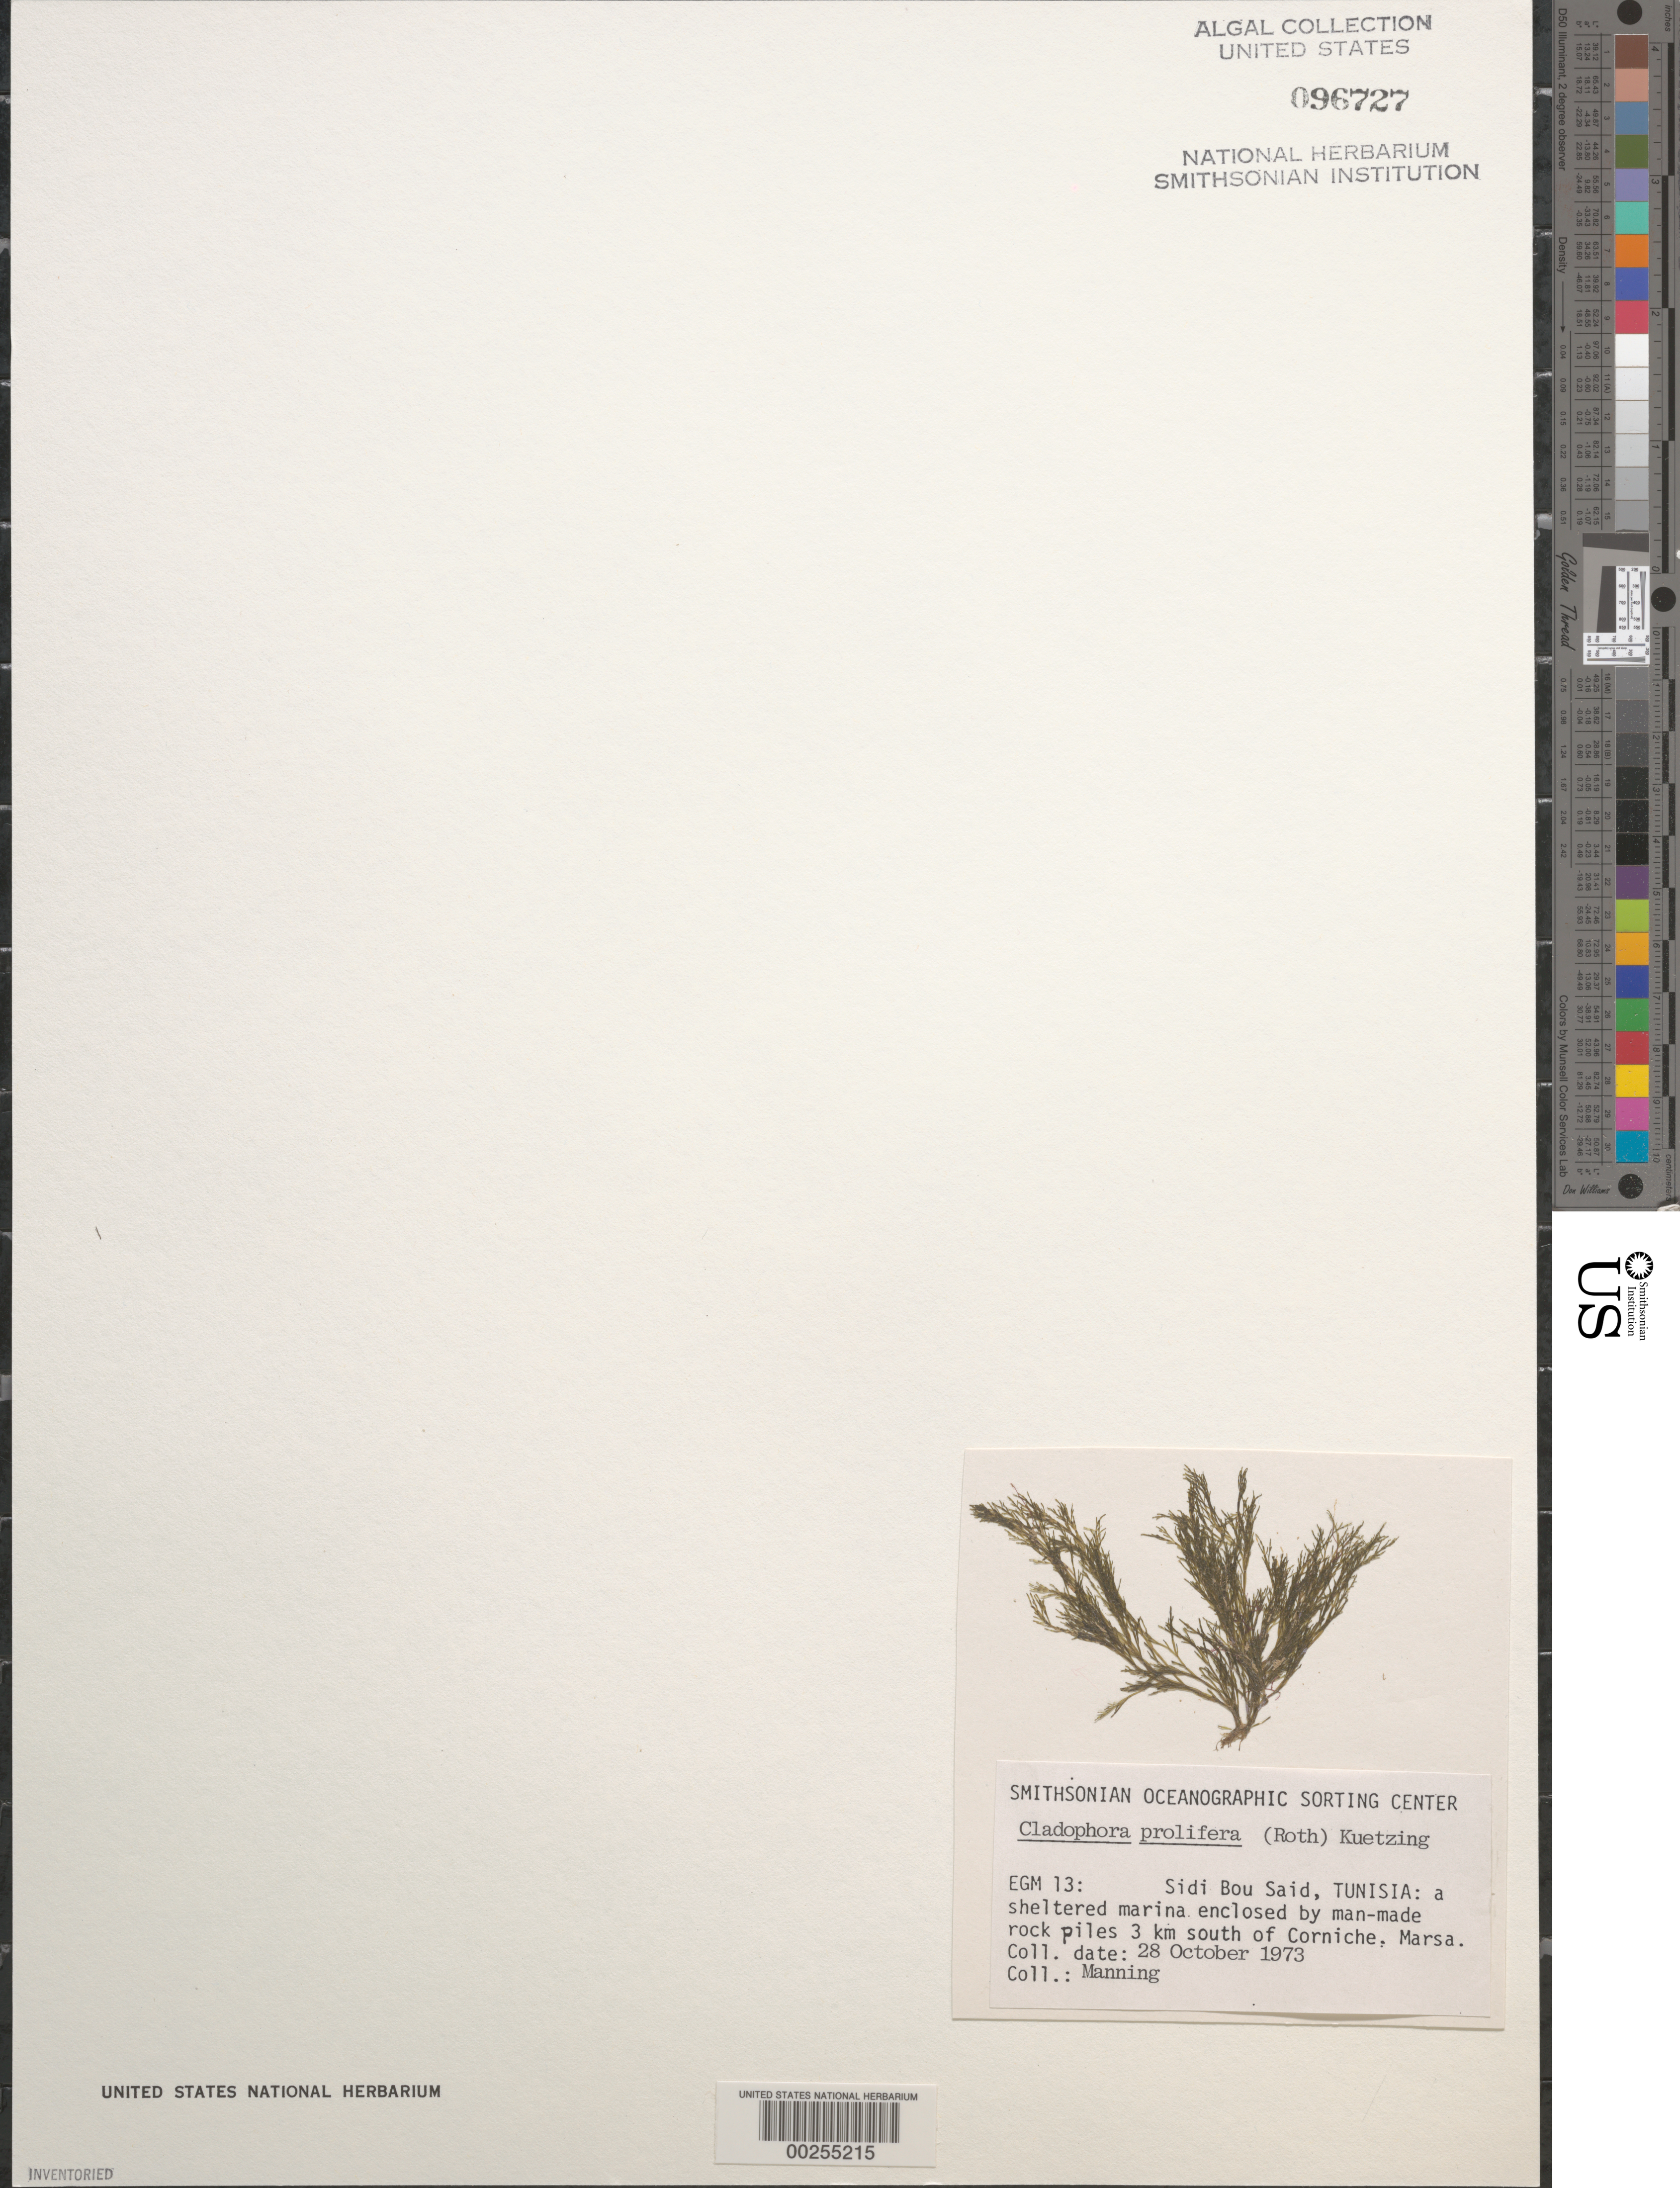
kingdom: Plantae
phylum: Chlorophyta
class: Ulvophyceae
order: Cladophorales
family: Cladophoraceae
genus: Cladophora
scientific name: Cladophora prolifera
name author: (Roth) Kütz.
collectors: R. Manning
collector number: EGM 13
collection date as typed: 28 Oct 1973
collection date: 1973-10-28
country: Tunisia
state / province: Tunis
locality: Sidi bou said, three km south of corniche, la marsa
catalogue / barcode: US 96727